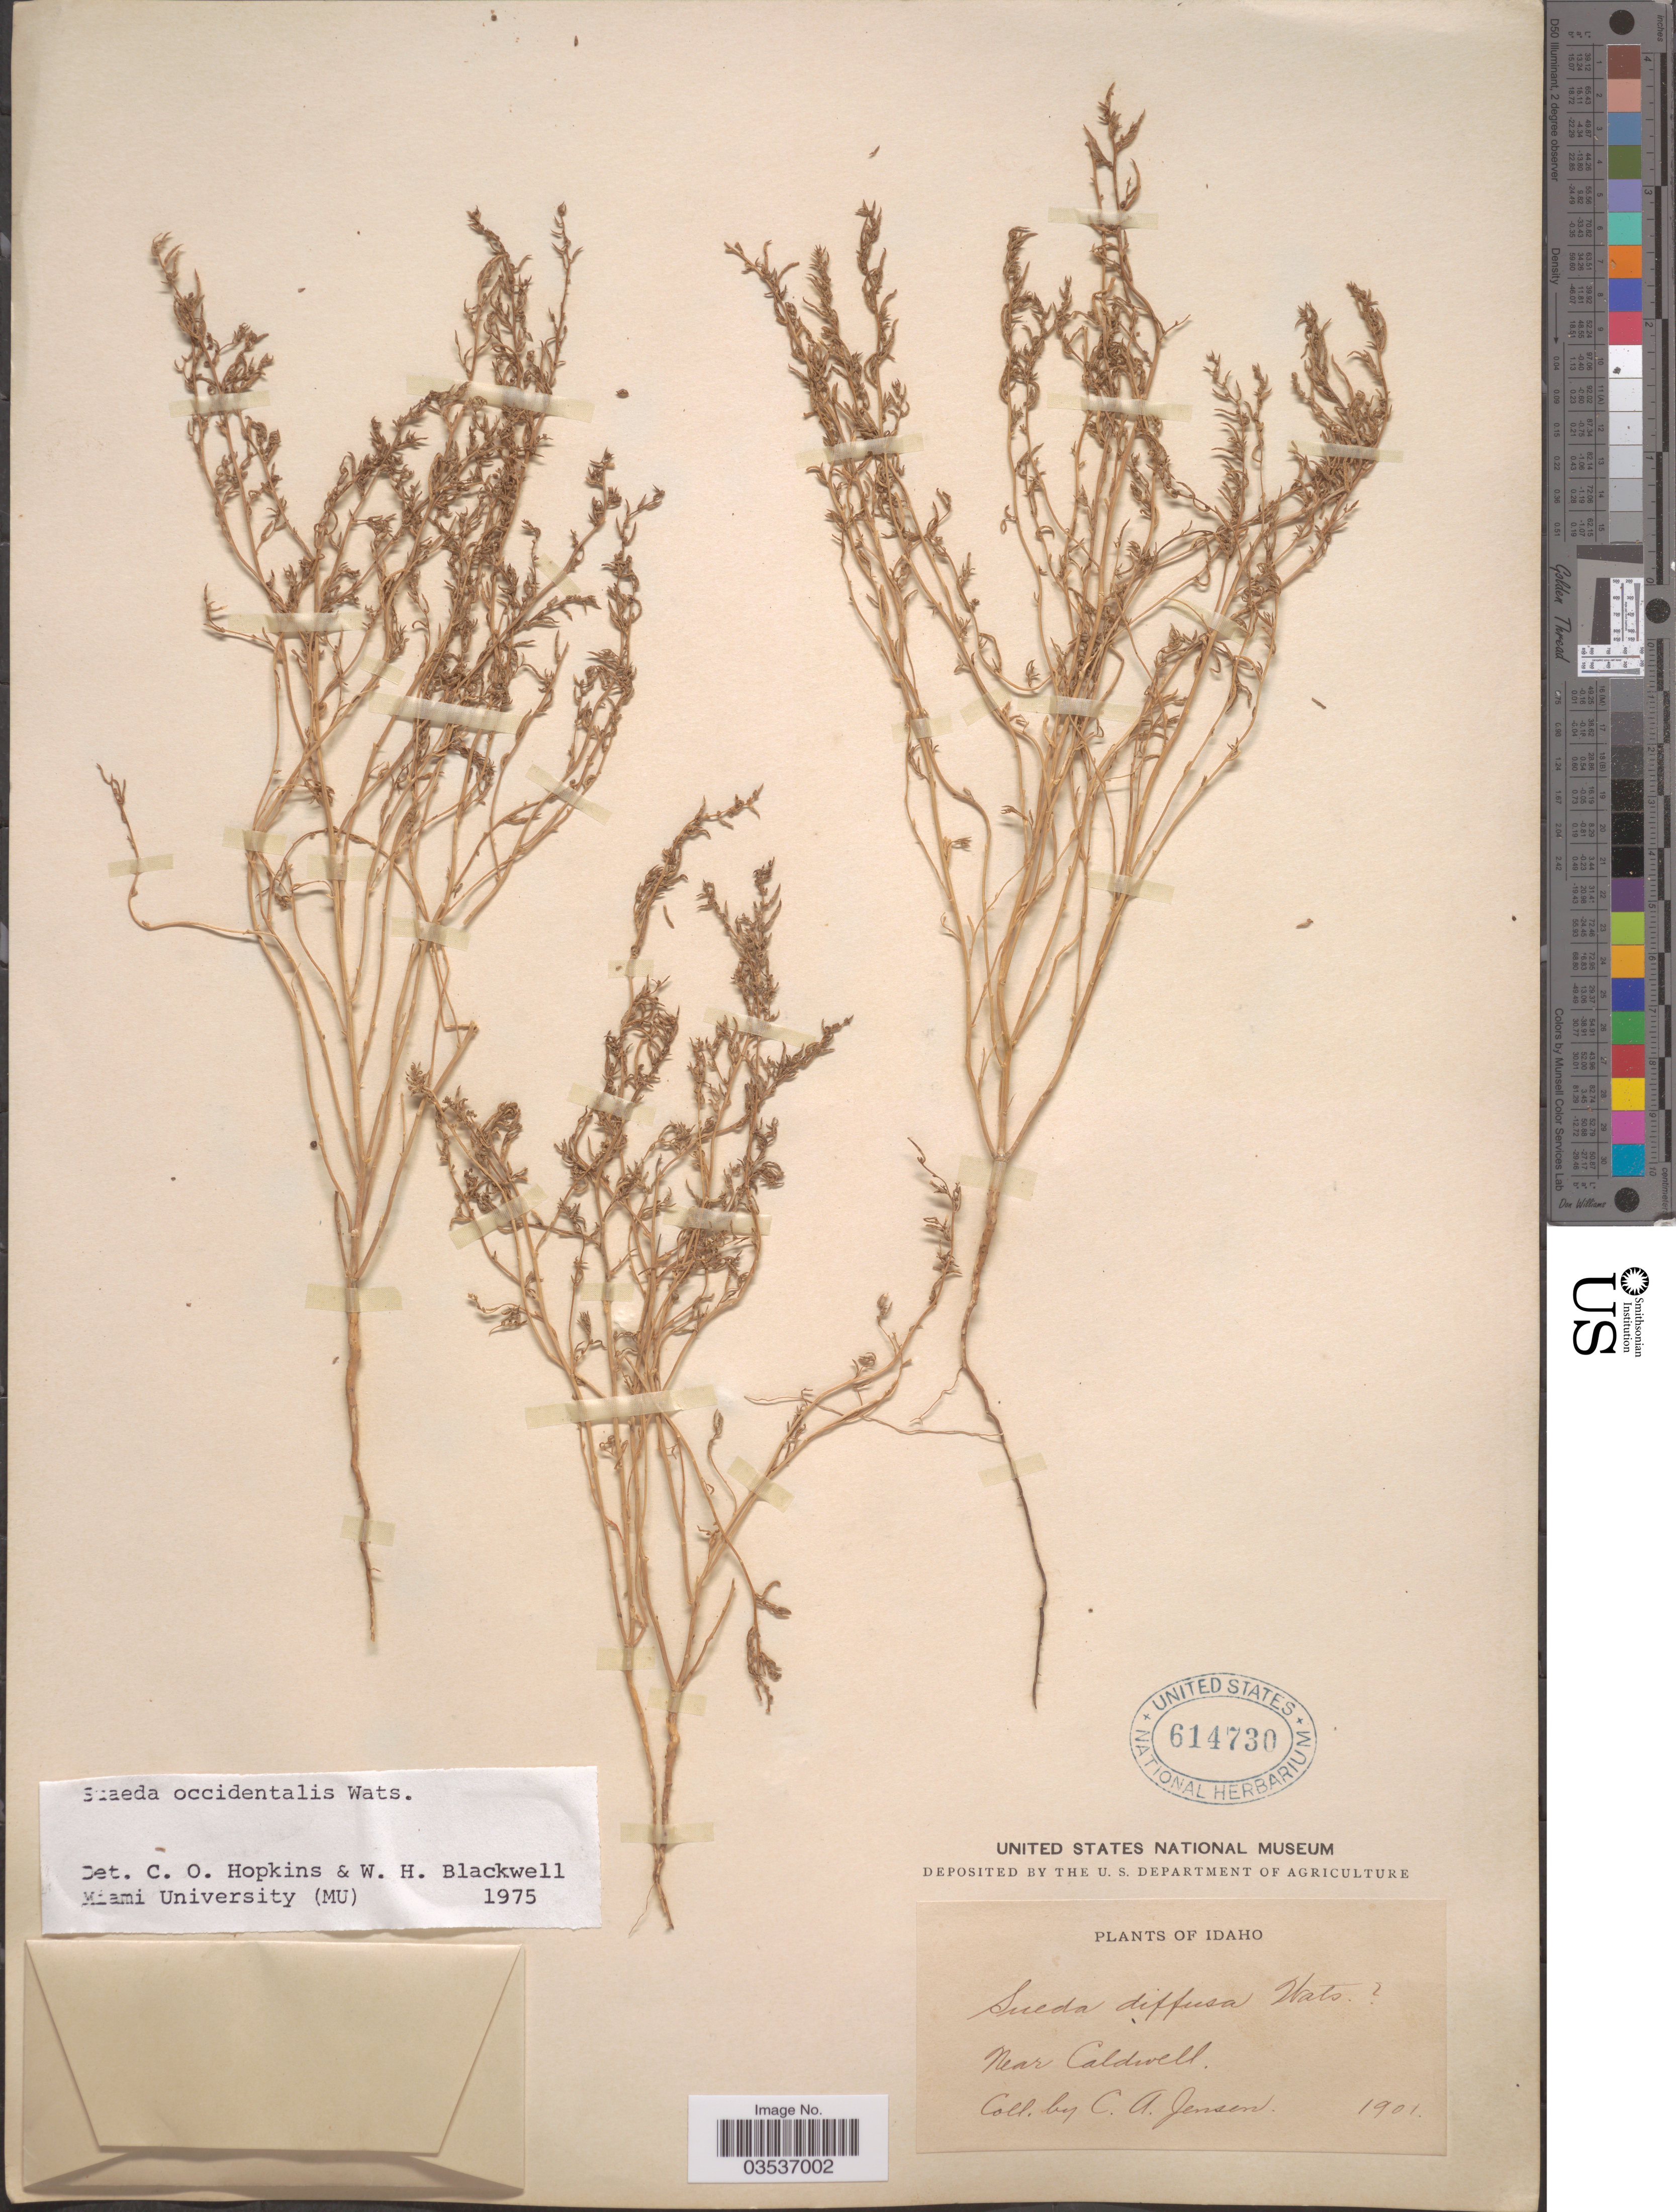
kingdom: Plantae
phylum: Tracheophyta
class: Magnoliopsida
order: Caryophyllales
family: Amaranthaceae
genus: Suaeda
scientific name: Suaeda occidentalis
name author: (S. Watson) S. Watson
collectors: C. Jensen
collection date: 1901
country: United States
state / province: Idaho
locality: Near Caldwell.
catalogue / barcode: US 614730